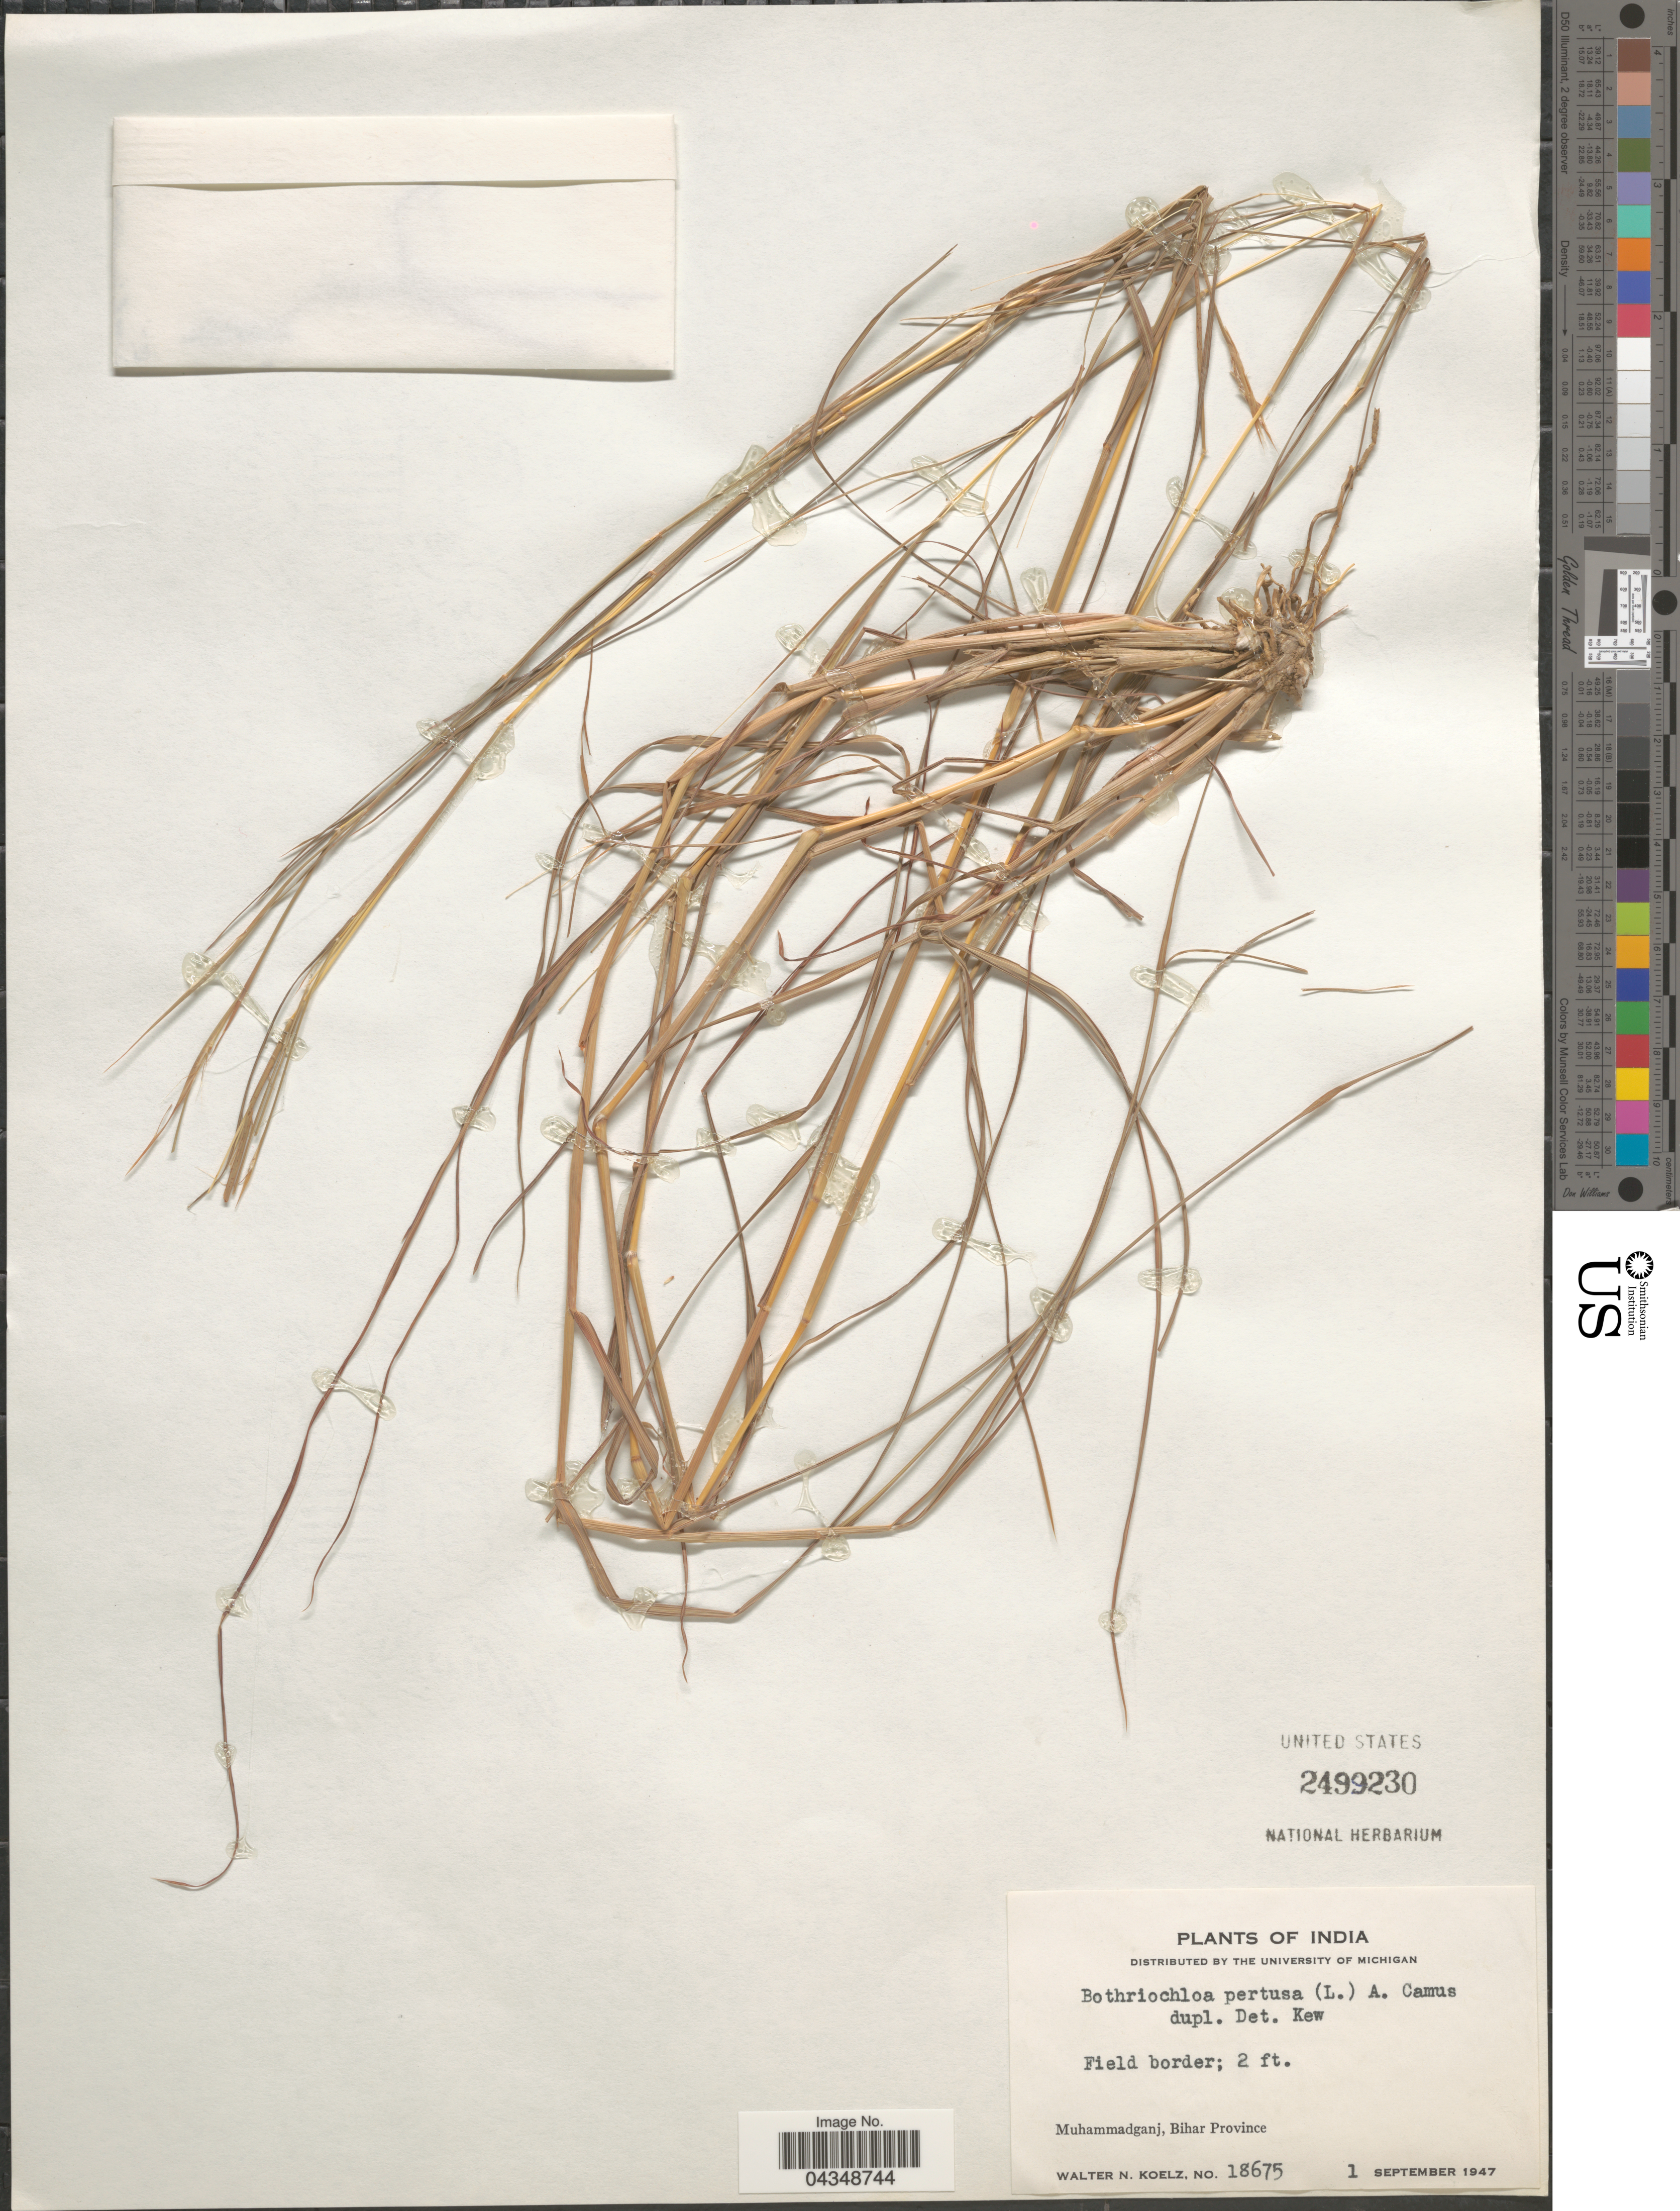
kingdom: Plantae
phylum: Tracheophyta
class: Liliopsida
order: Poales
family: Poaceae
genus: Bothriochloa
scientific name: Bothriochloa pertusa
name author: (L.) A. Camus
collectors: W. N. Koelz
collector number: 18675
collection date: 1947-09-01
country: India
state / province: Bihar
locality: Field border. Muhammadganj.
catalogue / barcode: US 2499230